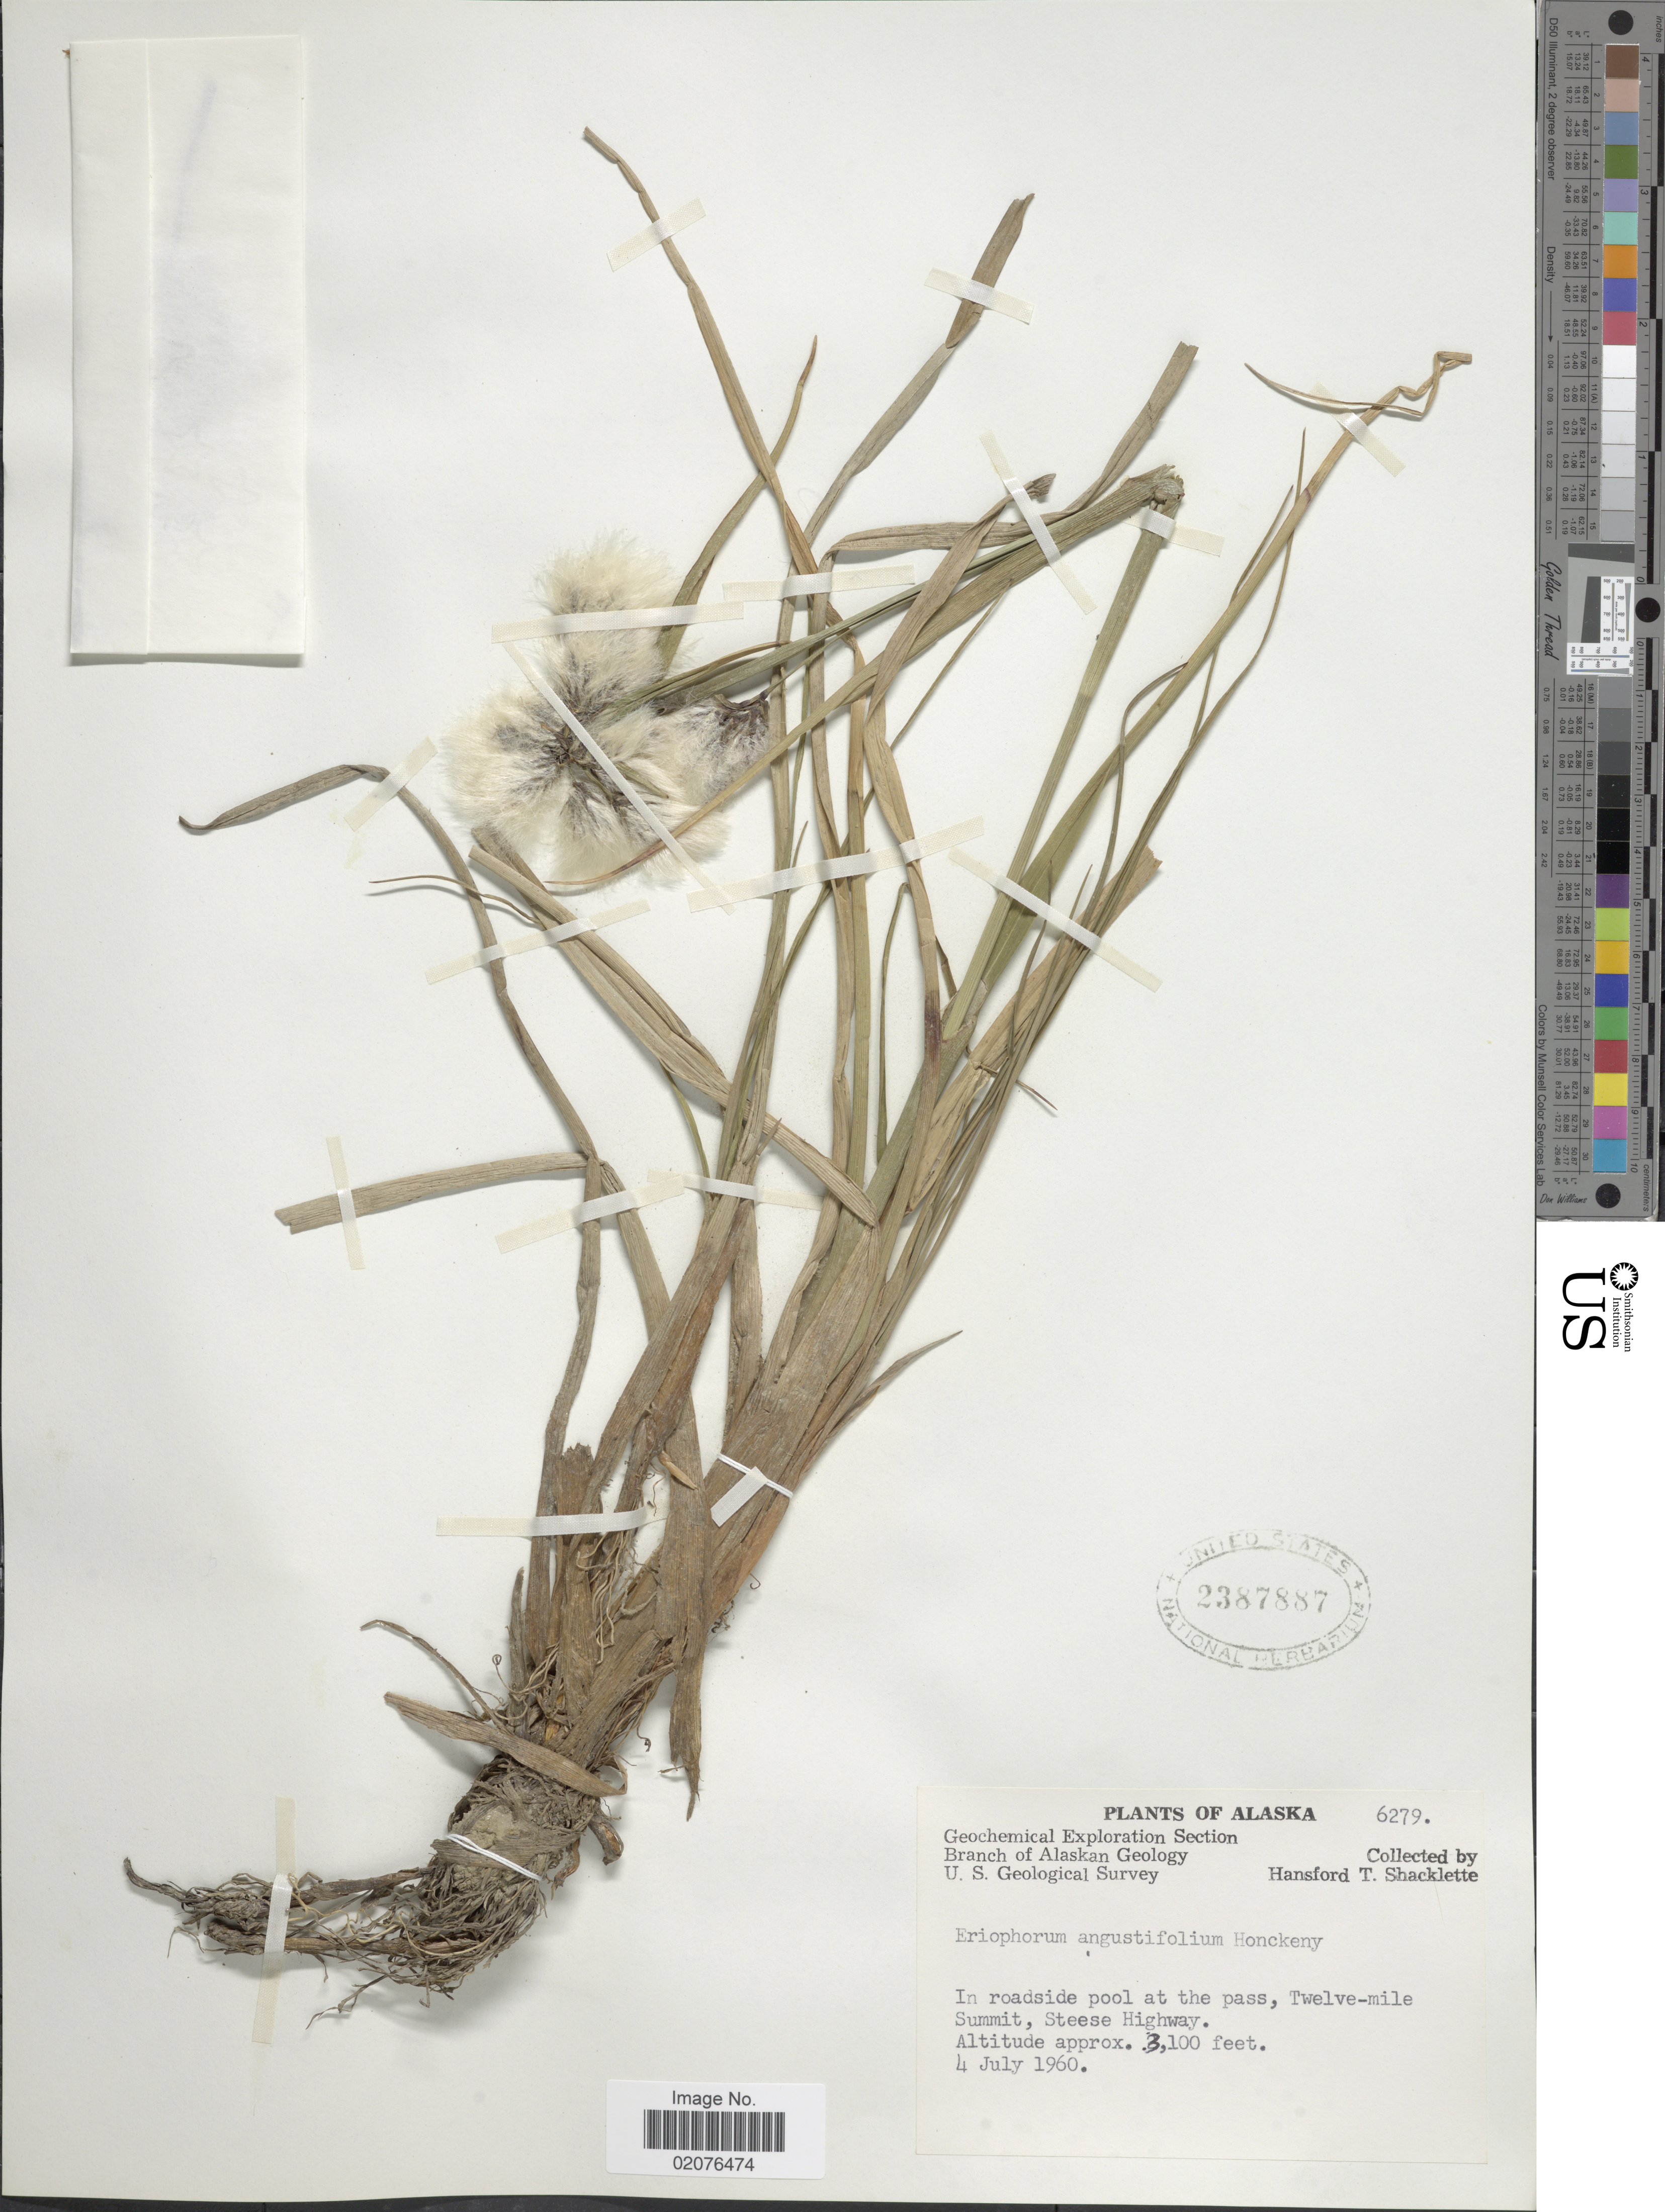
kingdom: Plantae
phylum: Tracheophyta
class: Liliopsida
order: Poales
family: Cyperaceae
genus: Eriophorum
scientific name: Eriophorum angustifolium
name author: Honck.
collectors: H. Schacklette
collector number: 6279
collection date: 1960-07-04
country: United States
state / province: Alaska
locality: In roadside pool at the pass, Twelve-mile Summit, Steese Highway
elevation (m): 945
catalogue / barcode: US 2387887